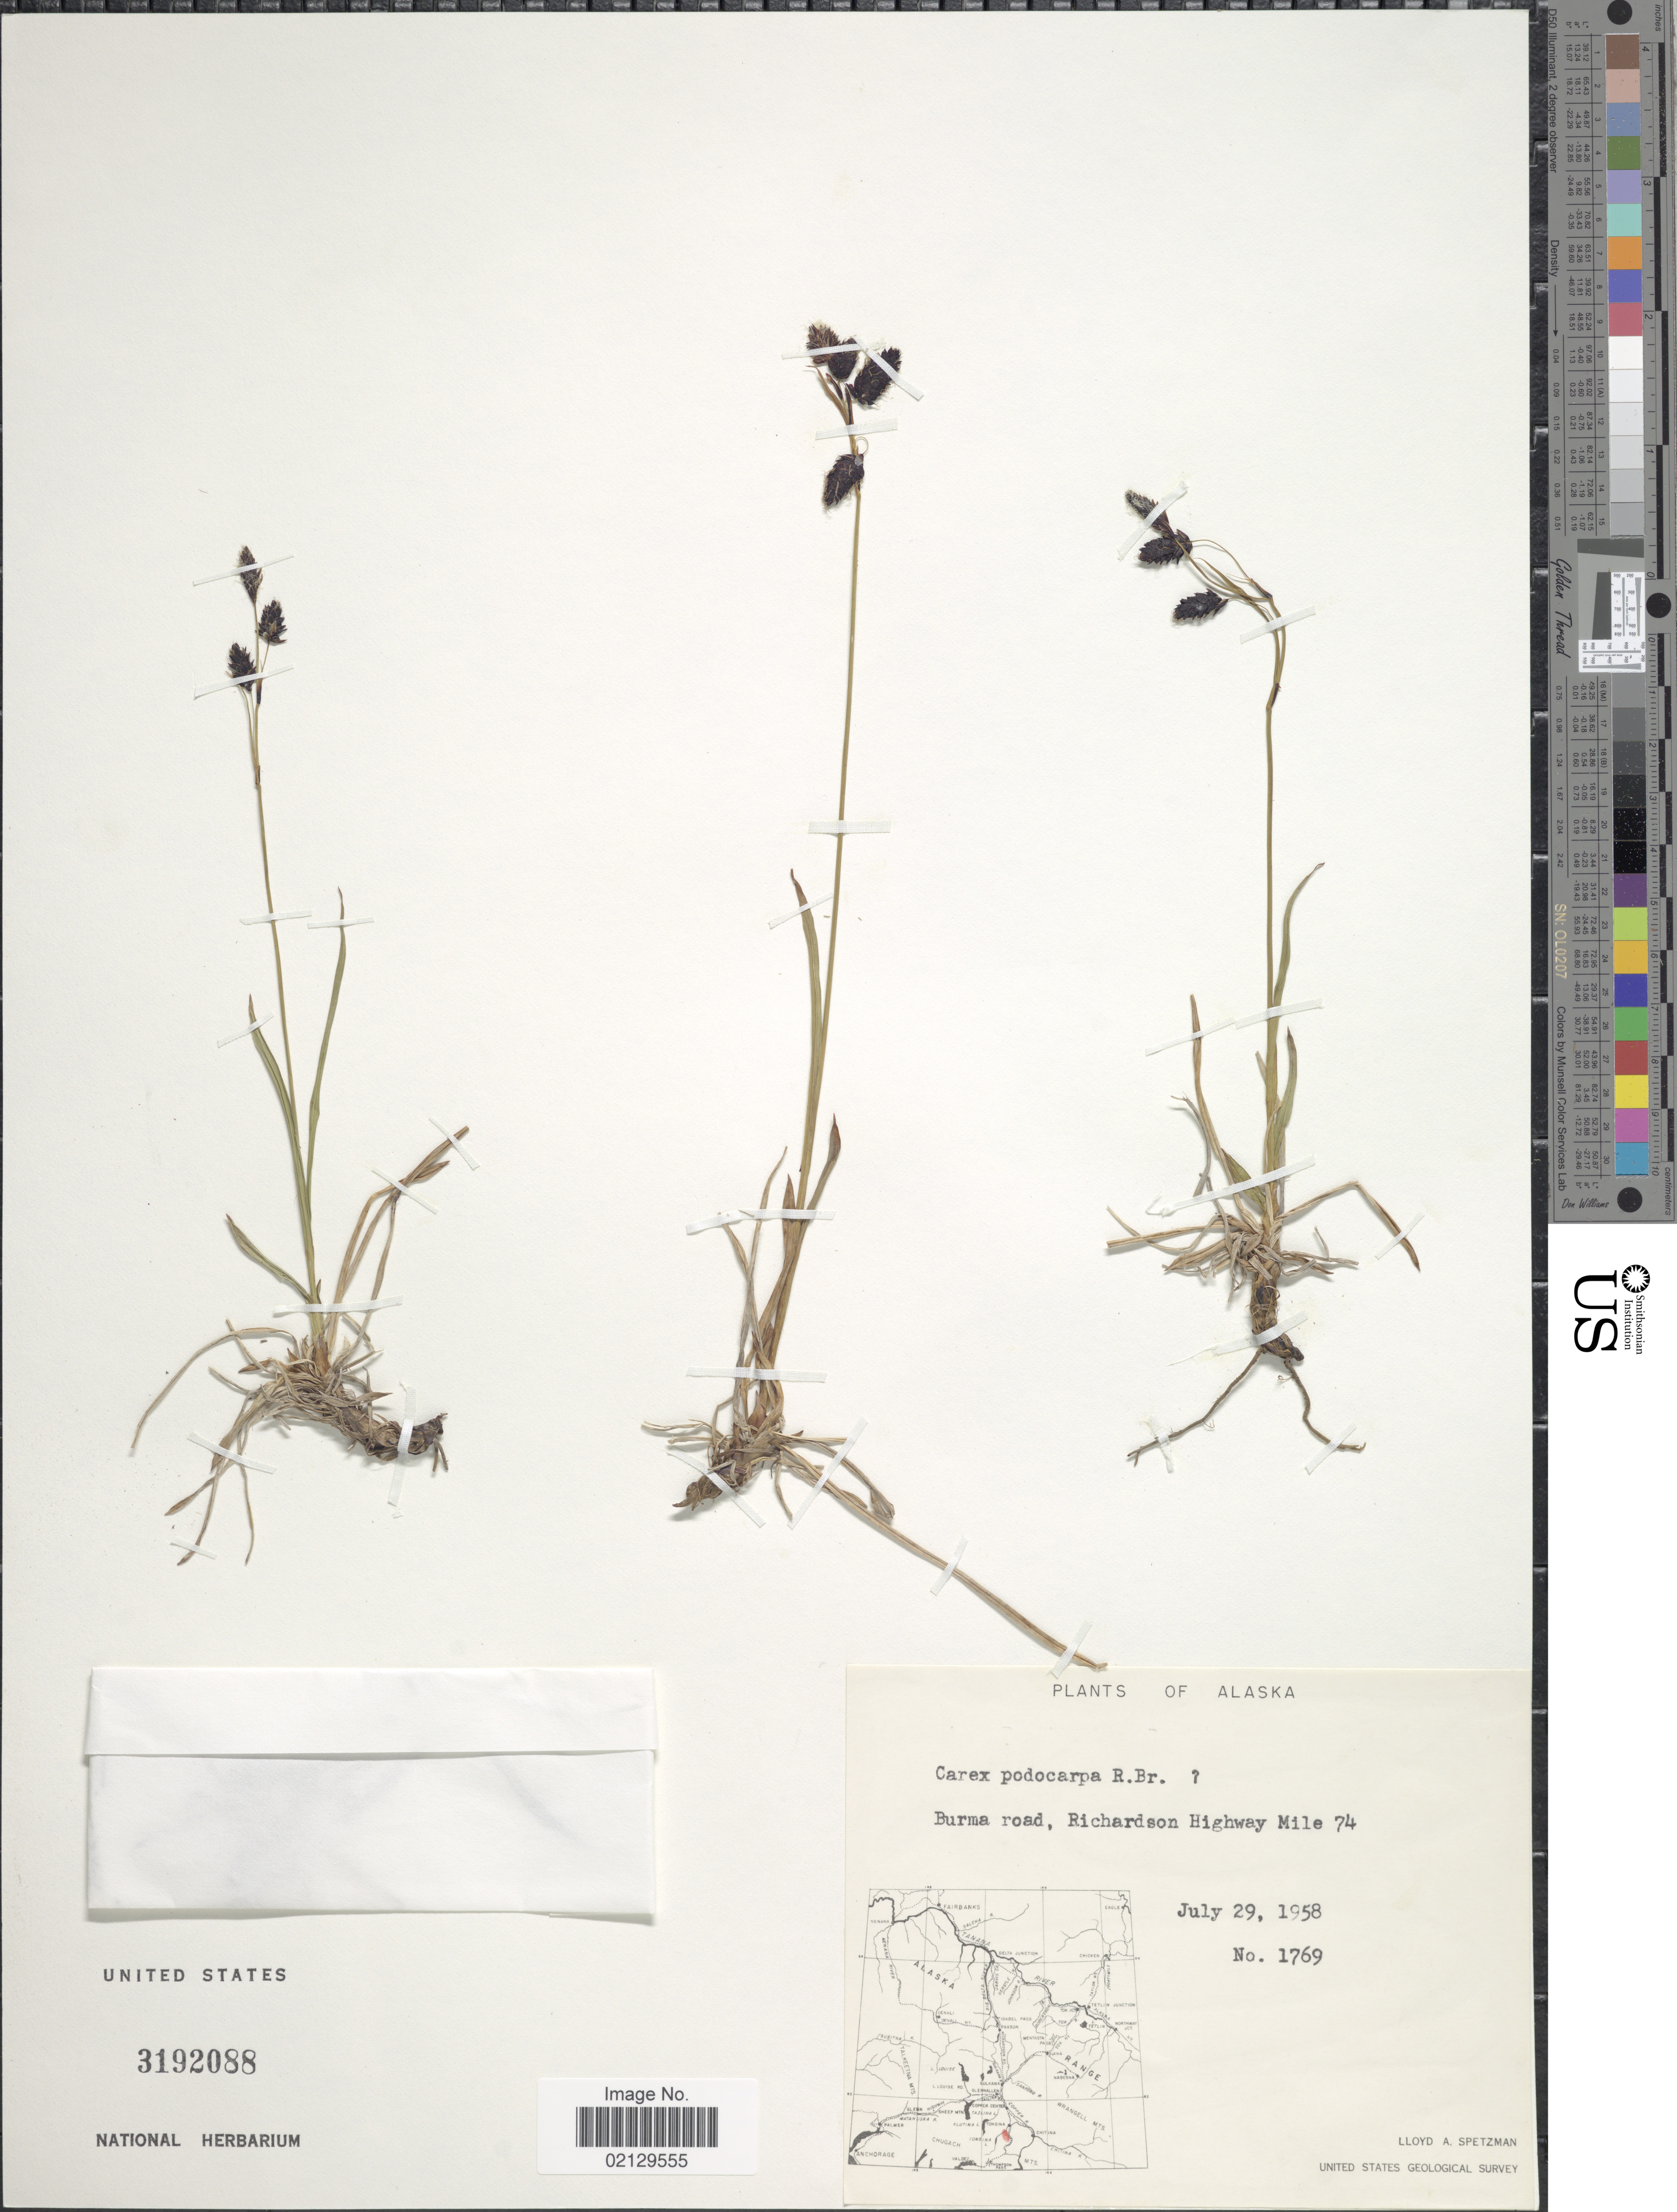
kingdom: Plantae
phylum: Tracheophyta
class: Liliopsida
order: Poales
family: Cyperaceae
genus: Carex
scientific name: Carex podocarpa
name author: R. Br.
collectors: L. Spetzman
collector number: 1769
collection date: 1958-07-29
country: United States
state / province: Alaska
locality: Burma road, Richardson Highway Mile 74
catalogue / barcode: US 3192088